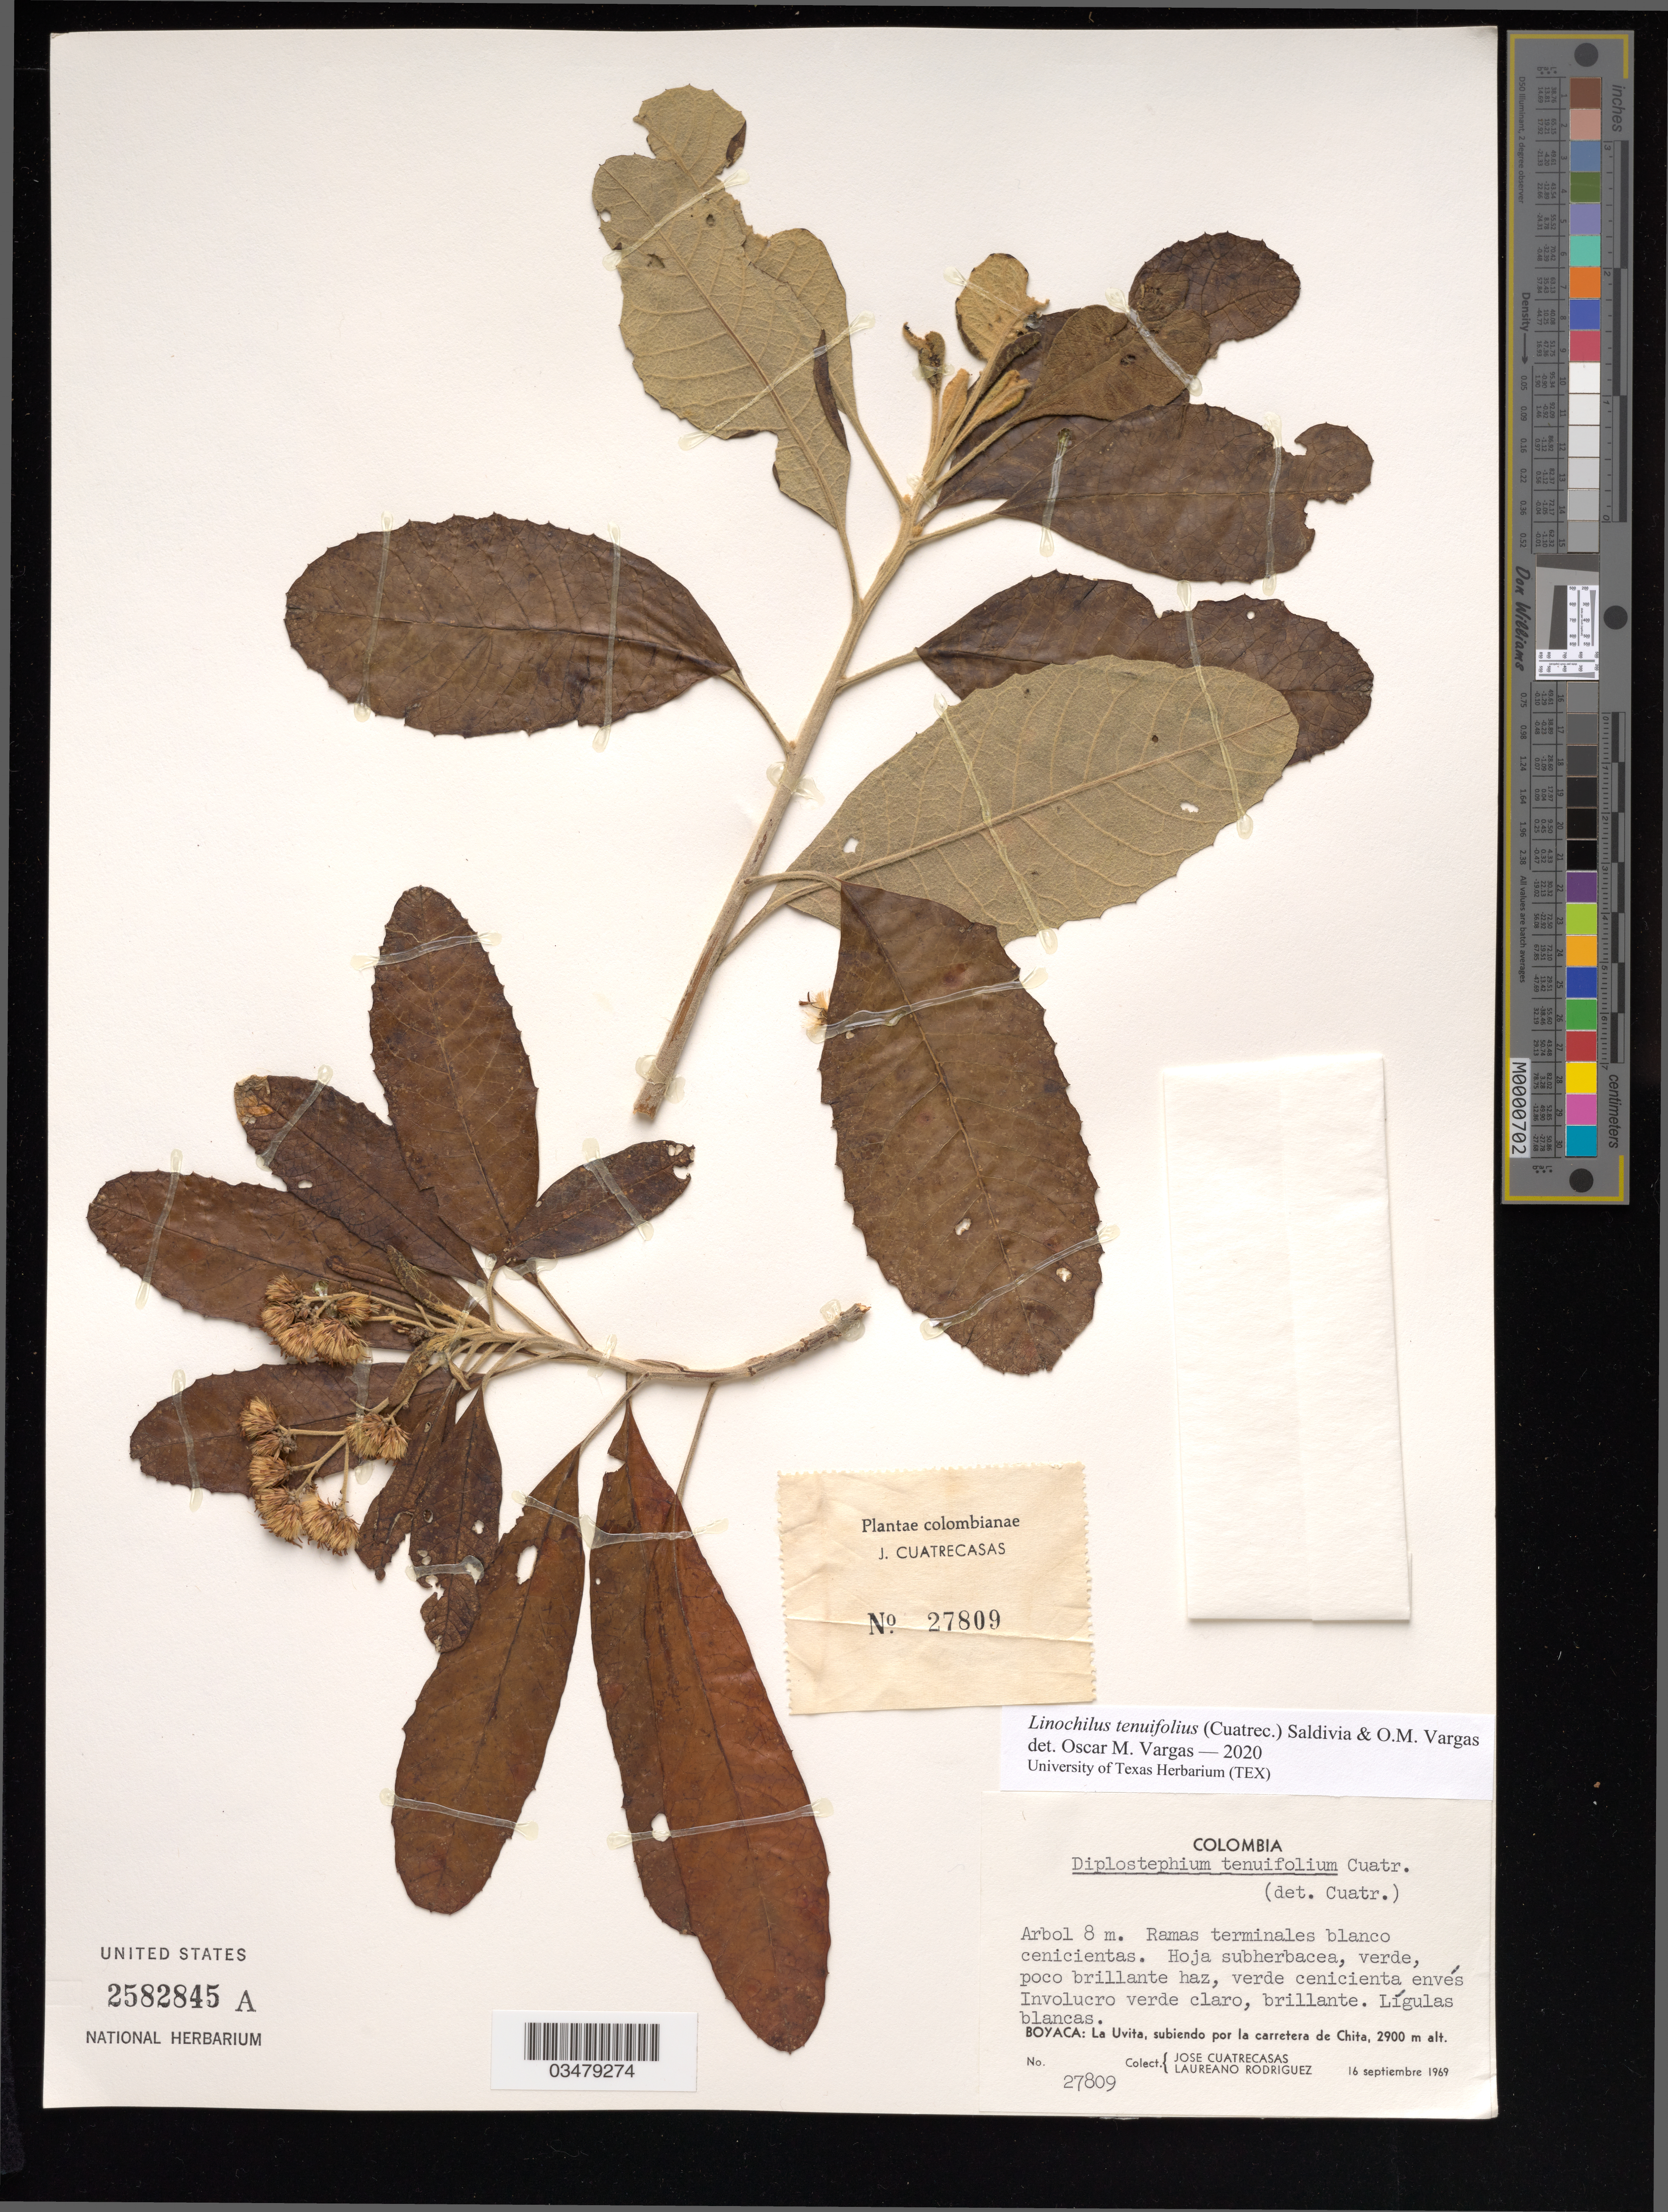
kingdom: Plantae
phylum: Tracheophyta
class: Magnoliopsida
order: Asterales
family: Asteraceae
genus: Linochilus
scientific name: Linochilus tenuifolius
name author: (Cuatrec.) Saldivia & O.M. Vargas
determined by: Vargas, Oscar M.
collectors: J. Cuatrecasas & L. Rodriguez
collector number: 27809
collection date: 1969-09-16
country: Colombia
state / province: Boyacá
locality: La Uvita, subiendo por la carratera de Chita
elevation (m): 2900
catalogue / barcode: US 2582845A